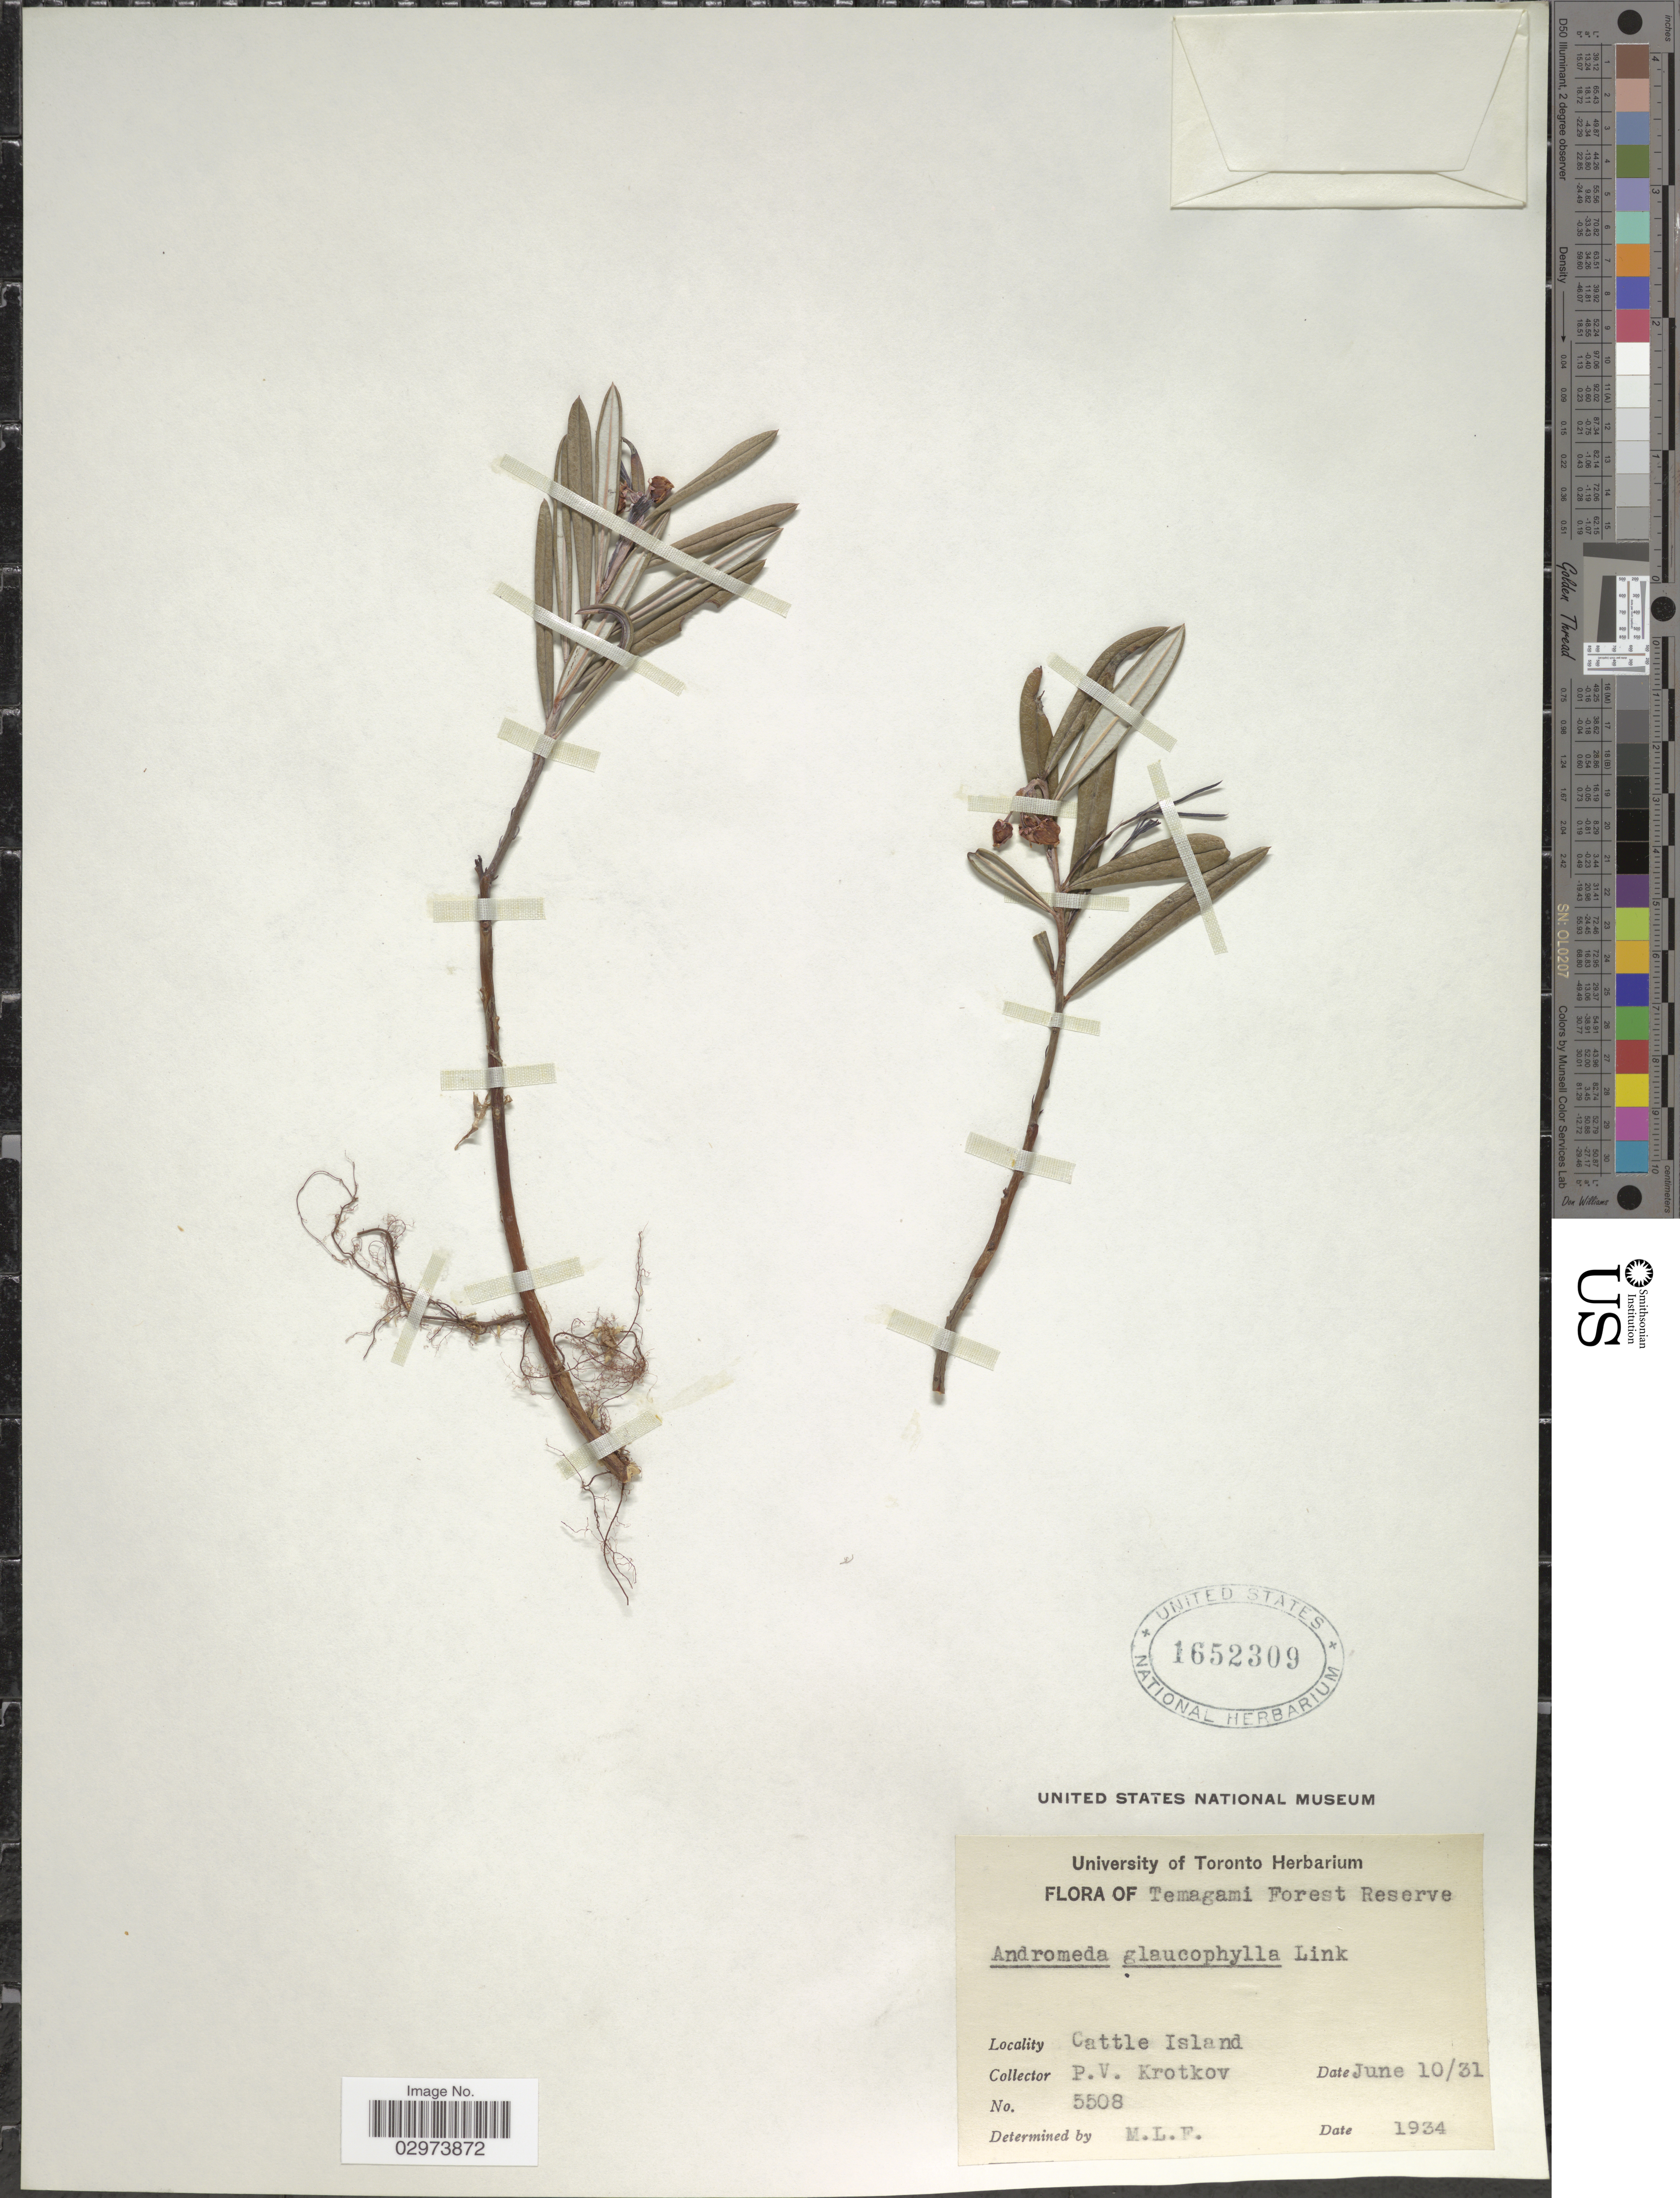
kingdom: Plantae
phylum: Tracheophyta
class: Magnoliopsida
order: Ericales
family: Ericaceae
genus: Andromeda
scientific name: Andromeda polifolia var. latifolia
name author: Aiton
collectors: P. V. Krotkov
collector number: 5508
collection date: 1931-06-10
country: French Polynesia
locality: Temagami Forest Reserve. Cattle Island.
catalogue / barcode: US 1652309